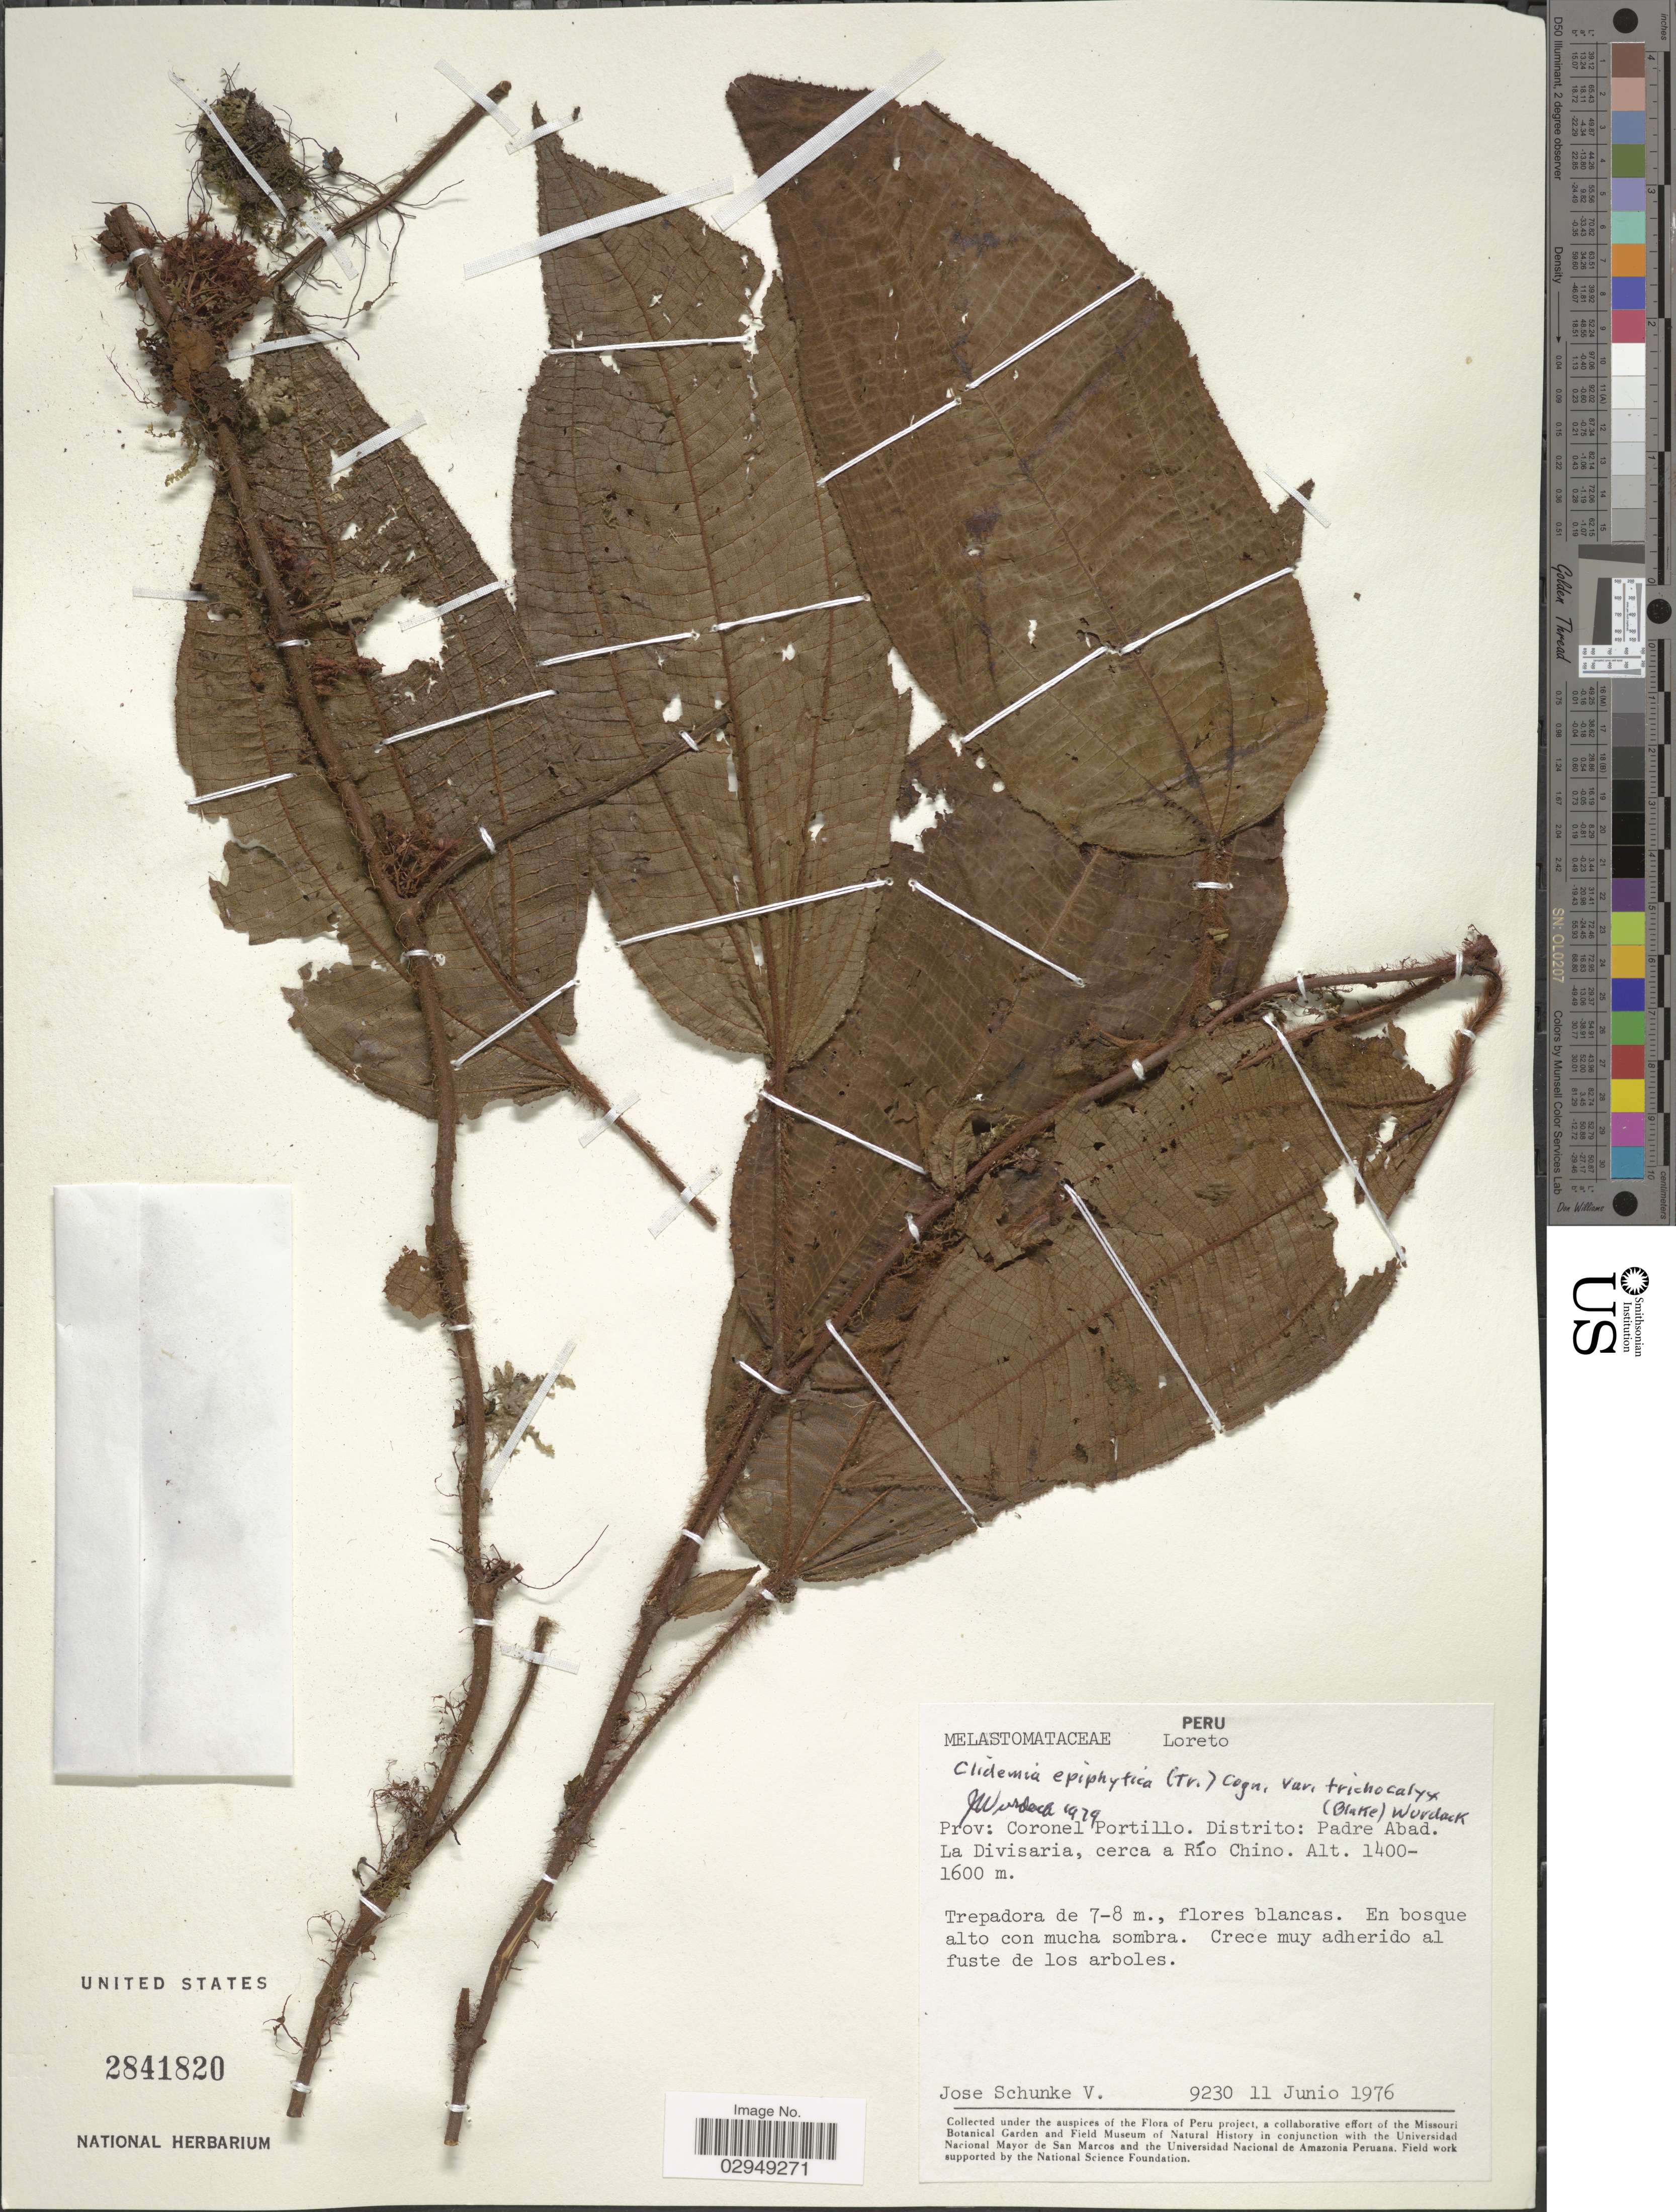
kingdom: Plantae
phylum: Tracheophyta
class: Magnoliopsida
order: Myrtales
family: Melastomataceae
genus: Clidemia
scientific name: Clidemia epiphytica var. trichocalyx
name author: (S.F. Blake) Wurdack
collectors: J. Schunke Vigo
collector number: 9230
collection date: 1976-06-11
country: Peru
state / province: Loreto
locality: Prov. Coronel Portillo, Distrito Padre Abad, La Divisaria, cerca a Río Chino.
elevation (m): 1400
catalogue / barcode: US 2841820